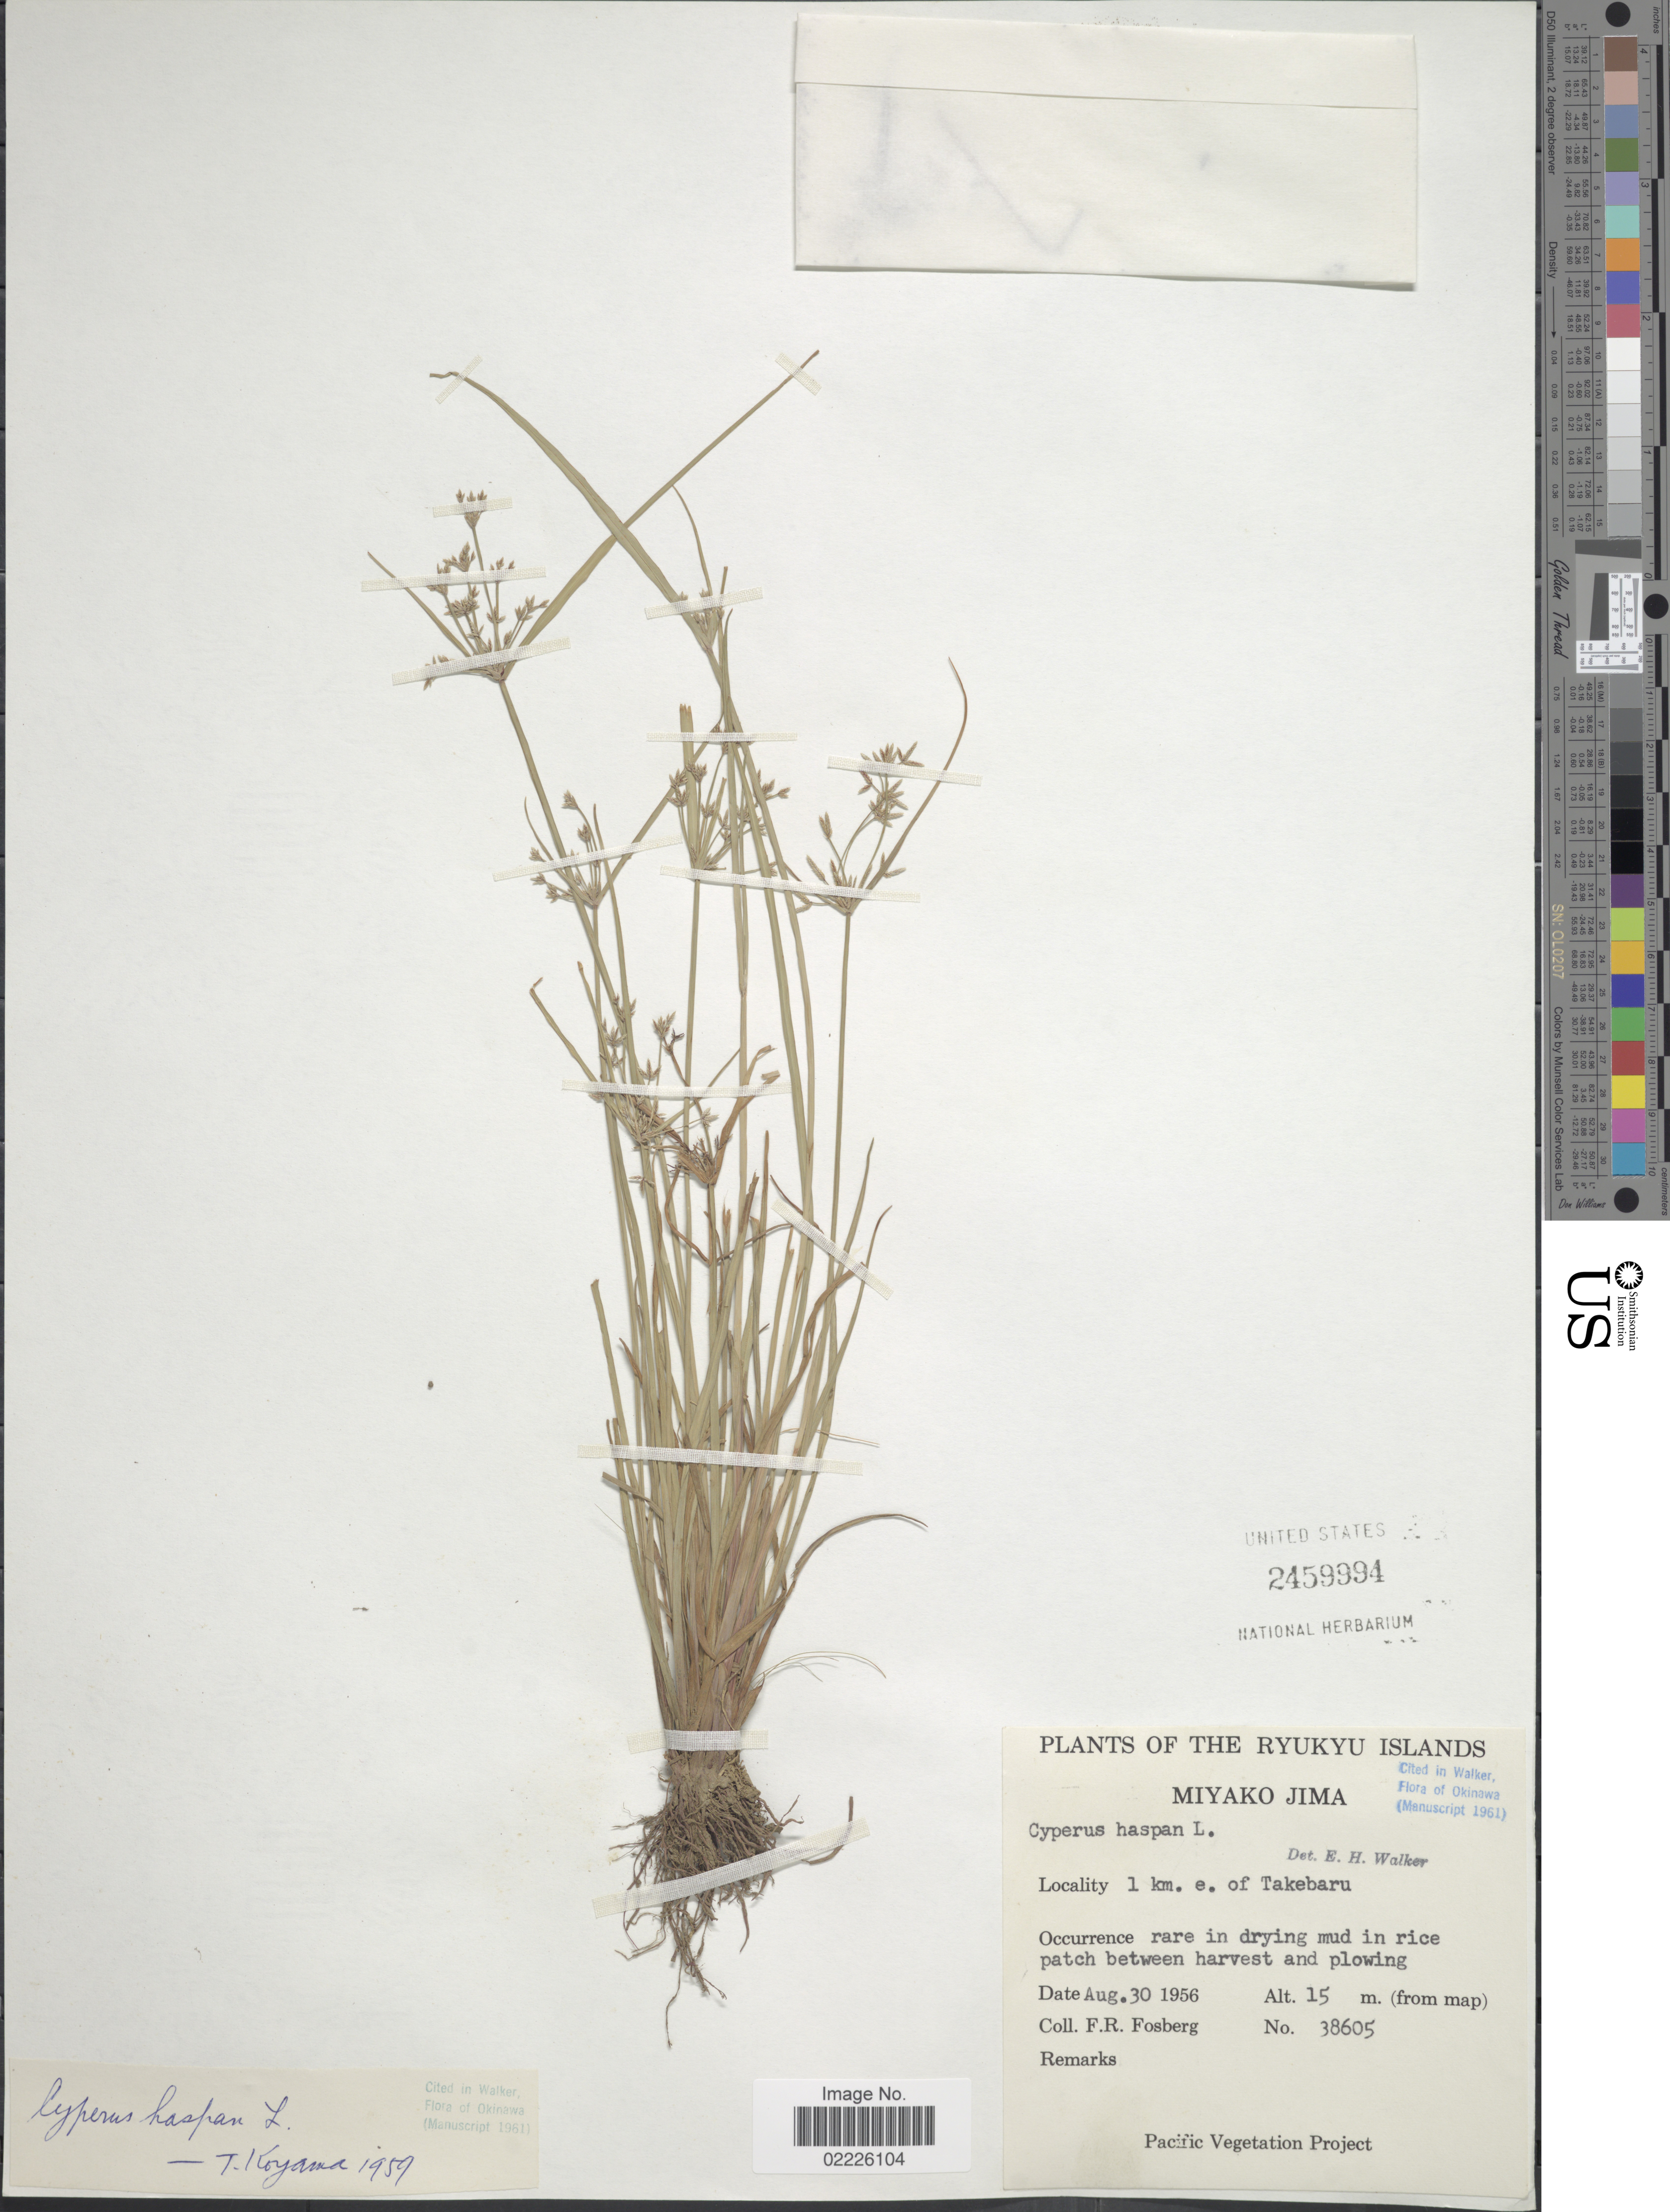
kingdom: Plantae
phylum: Tracheophyta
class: Liliopsida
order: Poales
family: Cyperaceae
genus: Cyperus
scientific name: Cyperus haspan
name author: L.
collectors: F. R. Fosberg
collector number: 38605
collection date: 1956-08-30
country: Japan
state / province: Okinawa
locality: The Ryukyu Islands, 1 km. e. of Takebaru, Miyako Jima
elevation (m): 15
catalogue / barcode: US 2459994